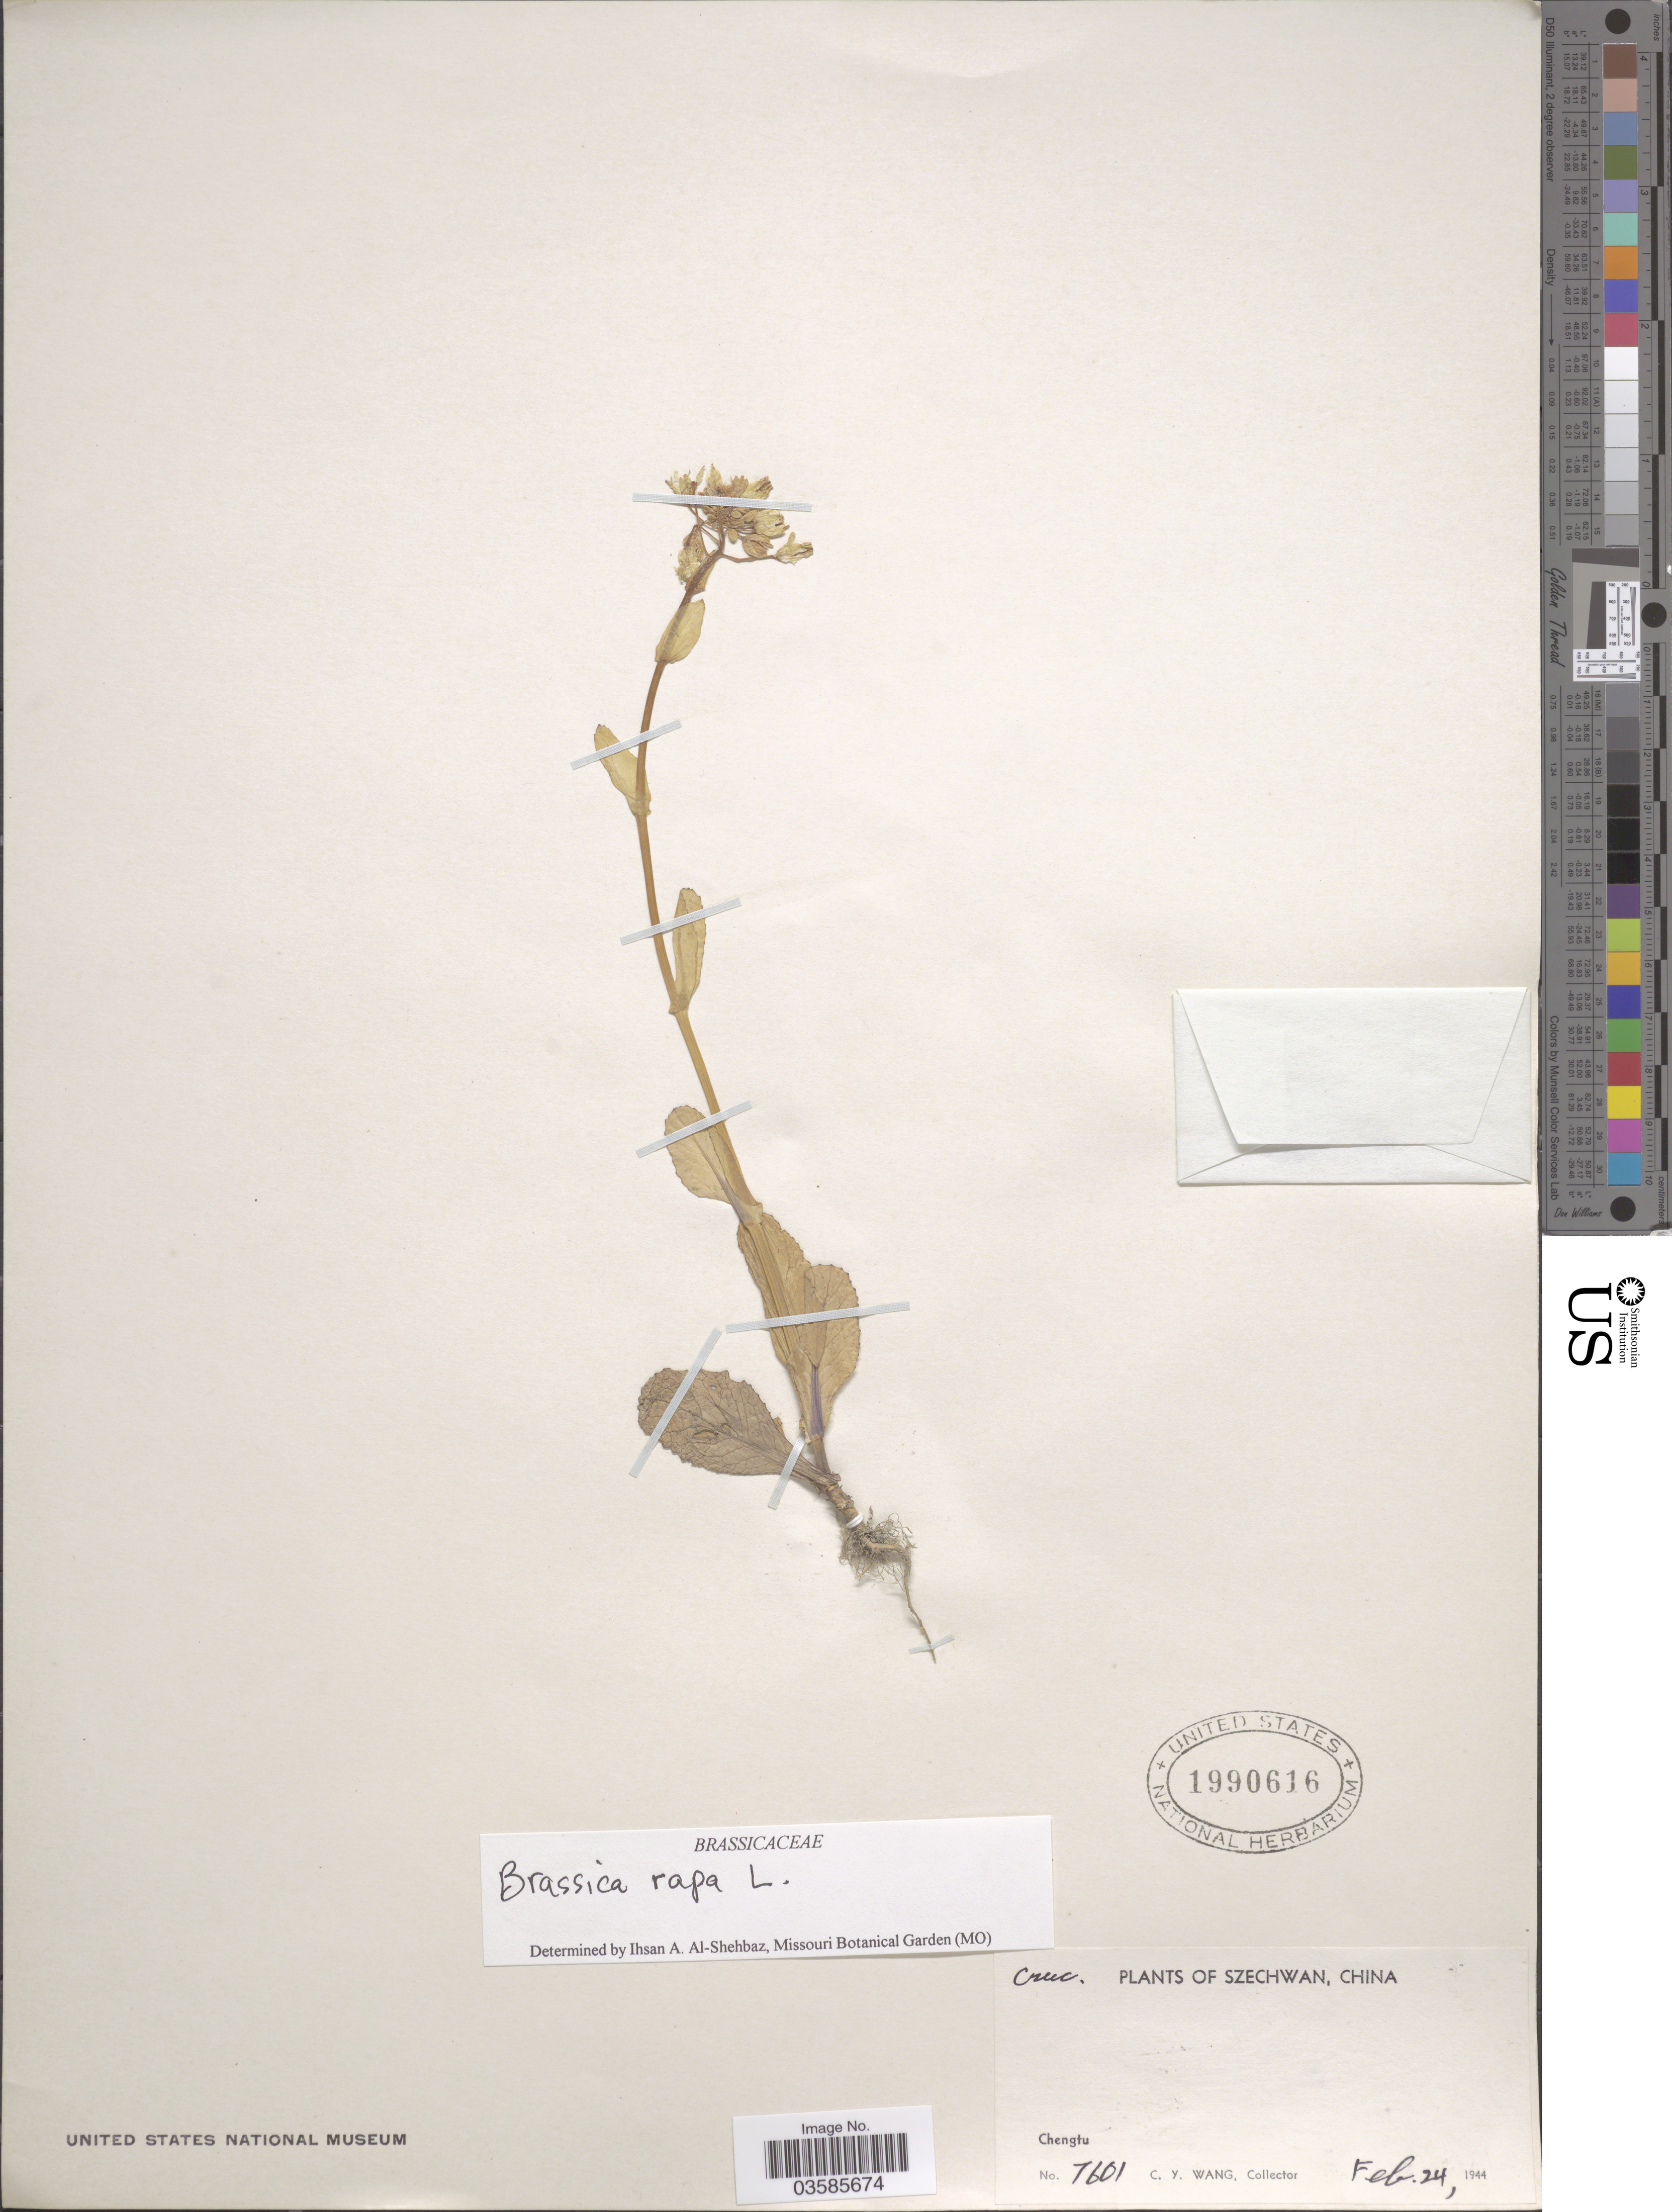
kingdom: Plantae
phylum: Tracheophyta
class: Magnoliopsida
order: Brassicales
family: Brassicaceae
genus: Brassica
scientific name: Brassica rapa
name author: L.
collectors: C. y. Wang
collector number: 7601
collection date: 1944-02-24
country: China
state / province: Sichuan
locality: Chengtu, Szechwan.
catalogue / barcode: US 1990616